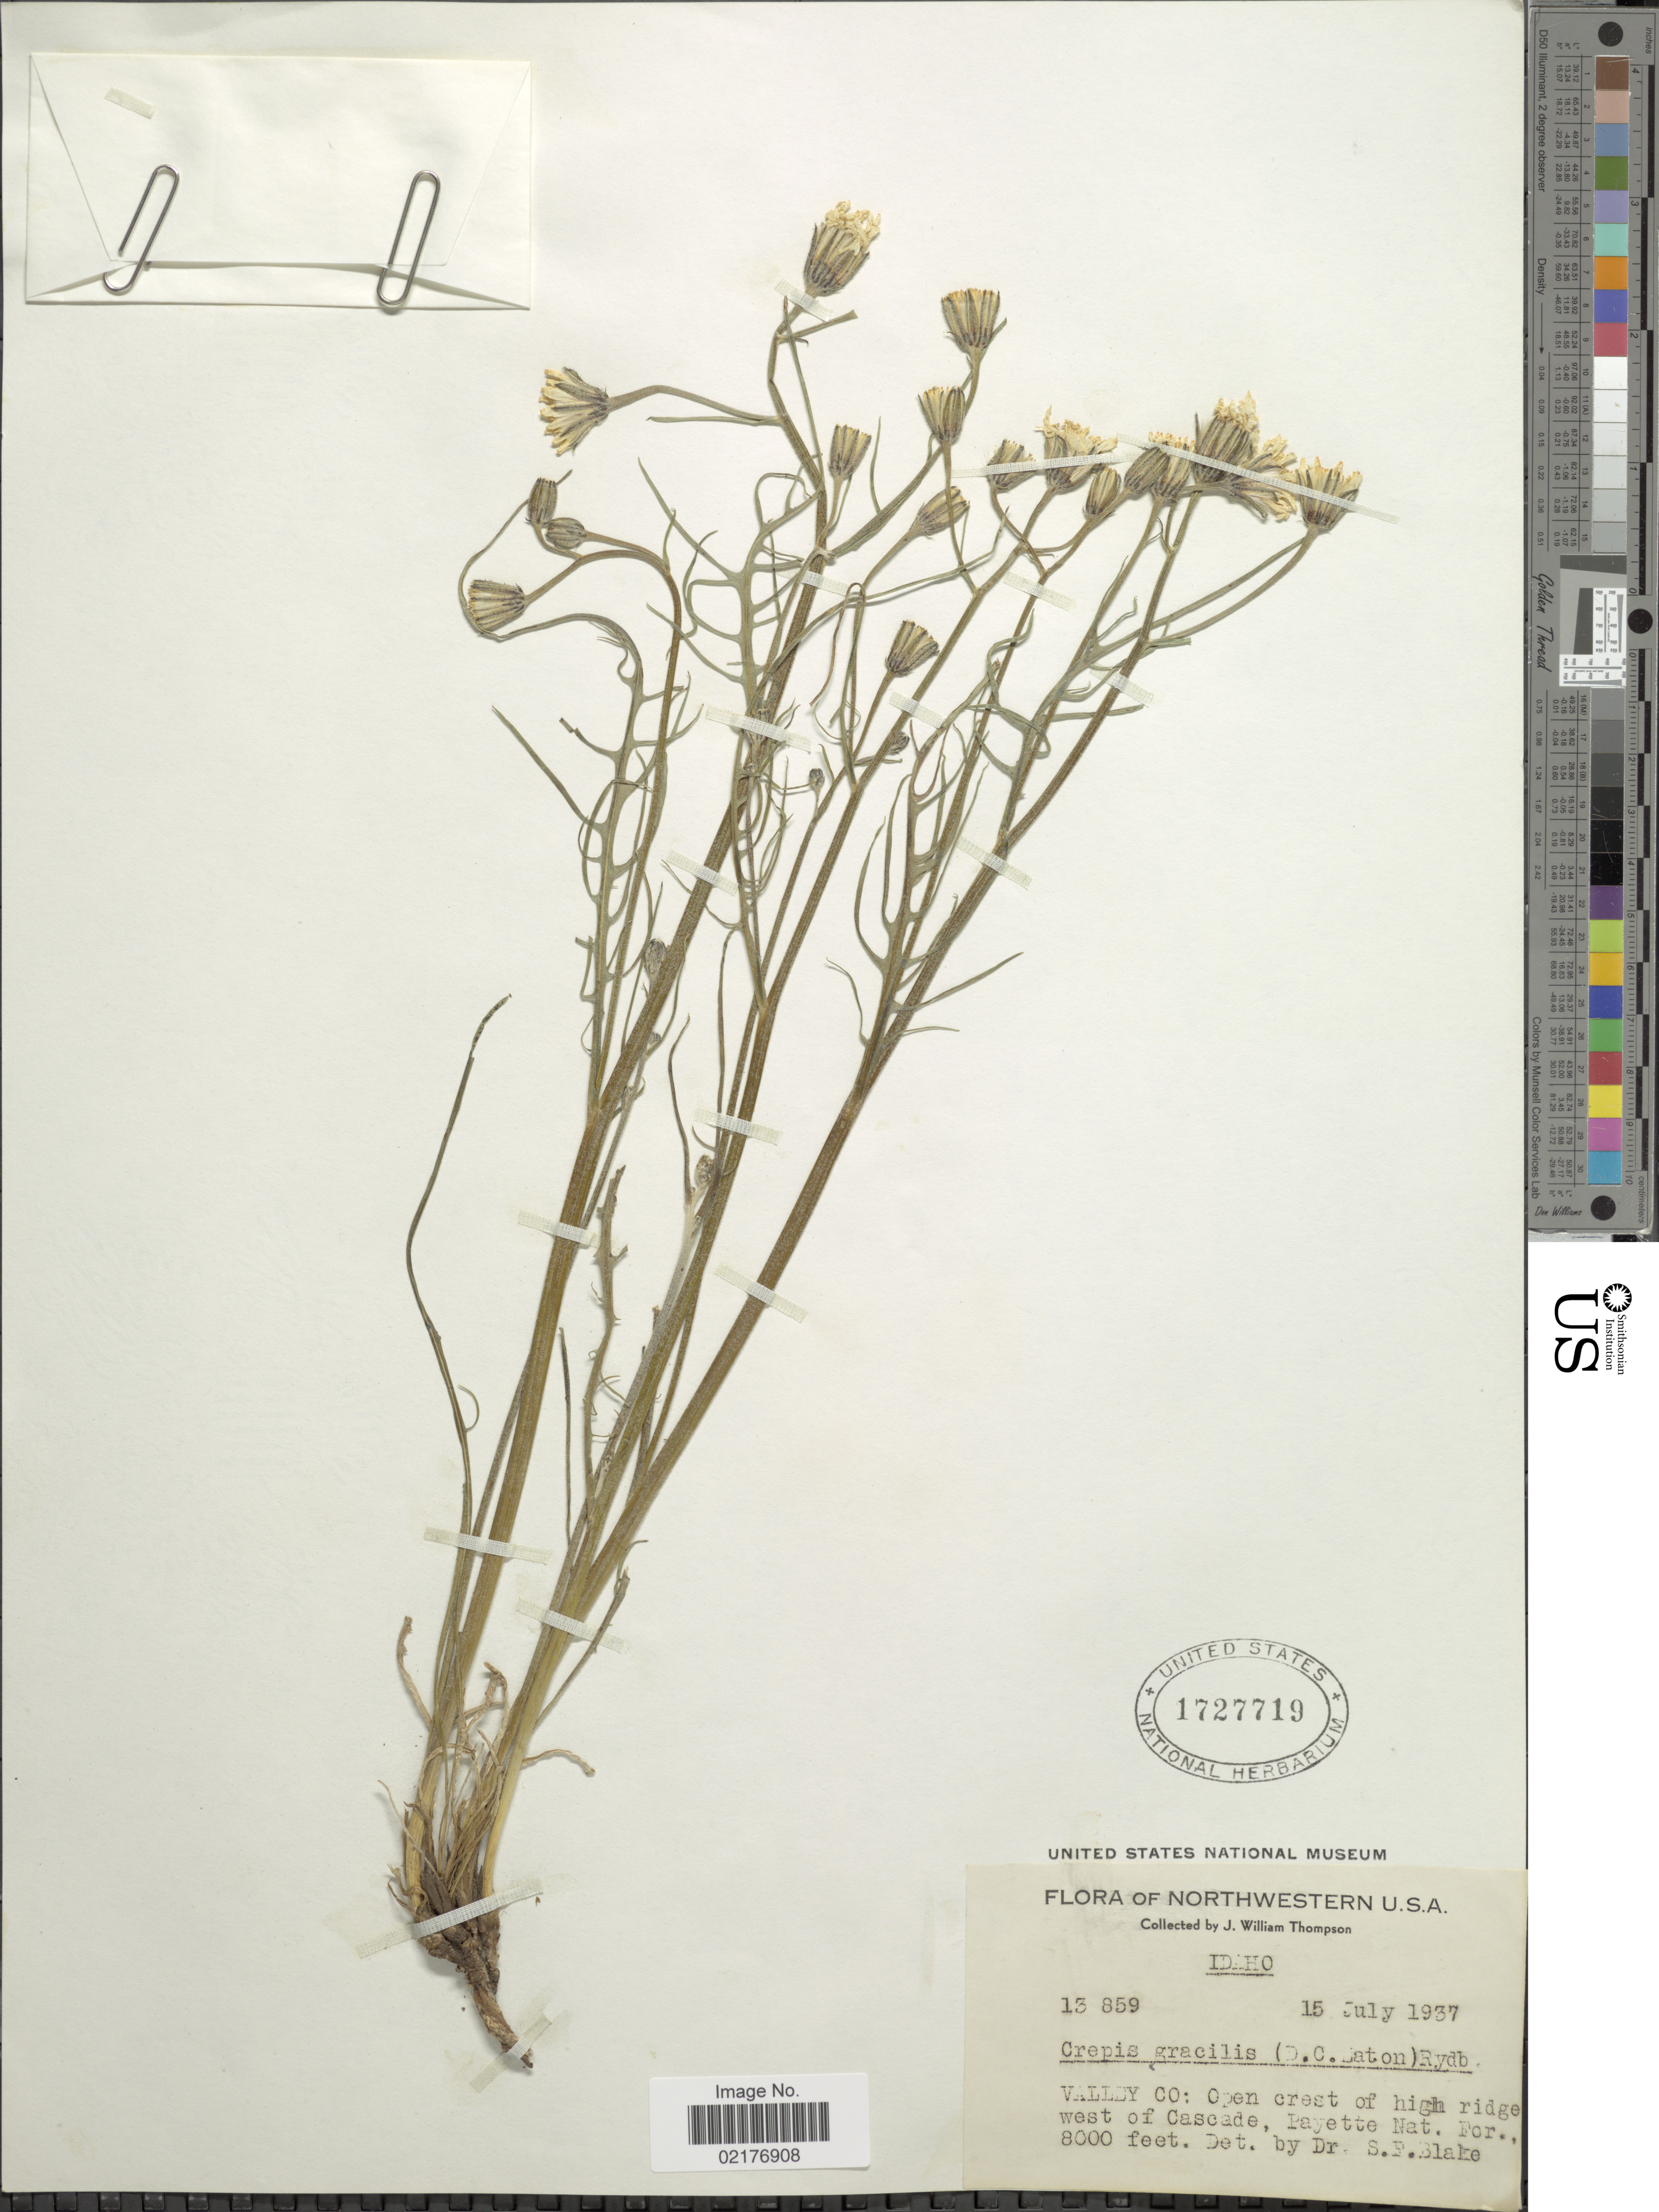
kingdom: Plantae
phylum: Tracheophyta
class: Magnoliopsida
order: Asterales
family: Asteraceae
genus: Crepis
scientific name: Crepis atribarba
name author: A. Heller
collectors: J. W. Thompson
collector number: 13859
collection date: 1937-07-15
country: United States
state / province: Idaho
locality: Northwestern U.S.A., Valley Co.: Open crest of high ridge west of Cascade, Payette Nat. For.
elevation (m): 2438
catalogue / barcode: US 1727719